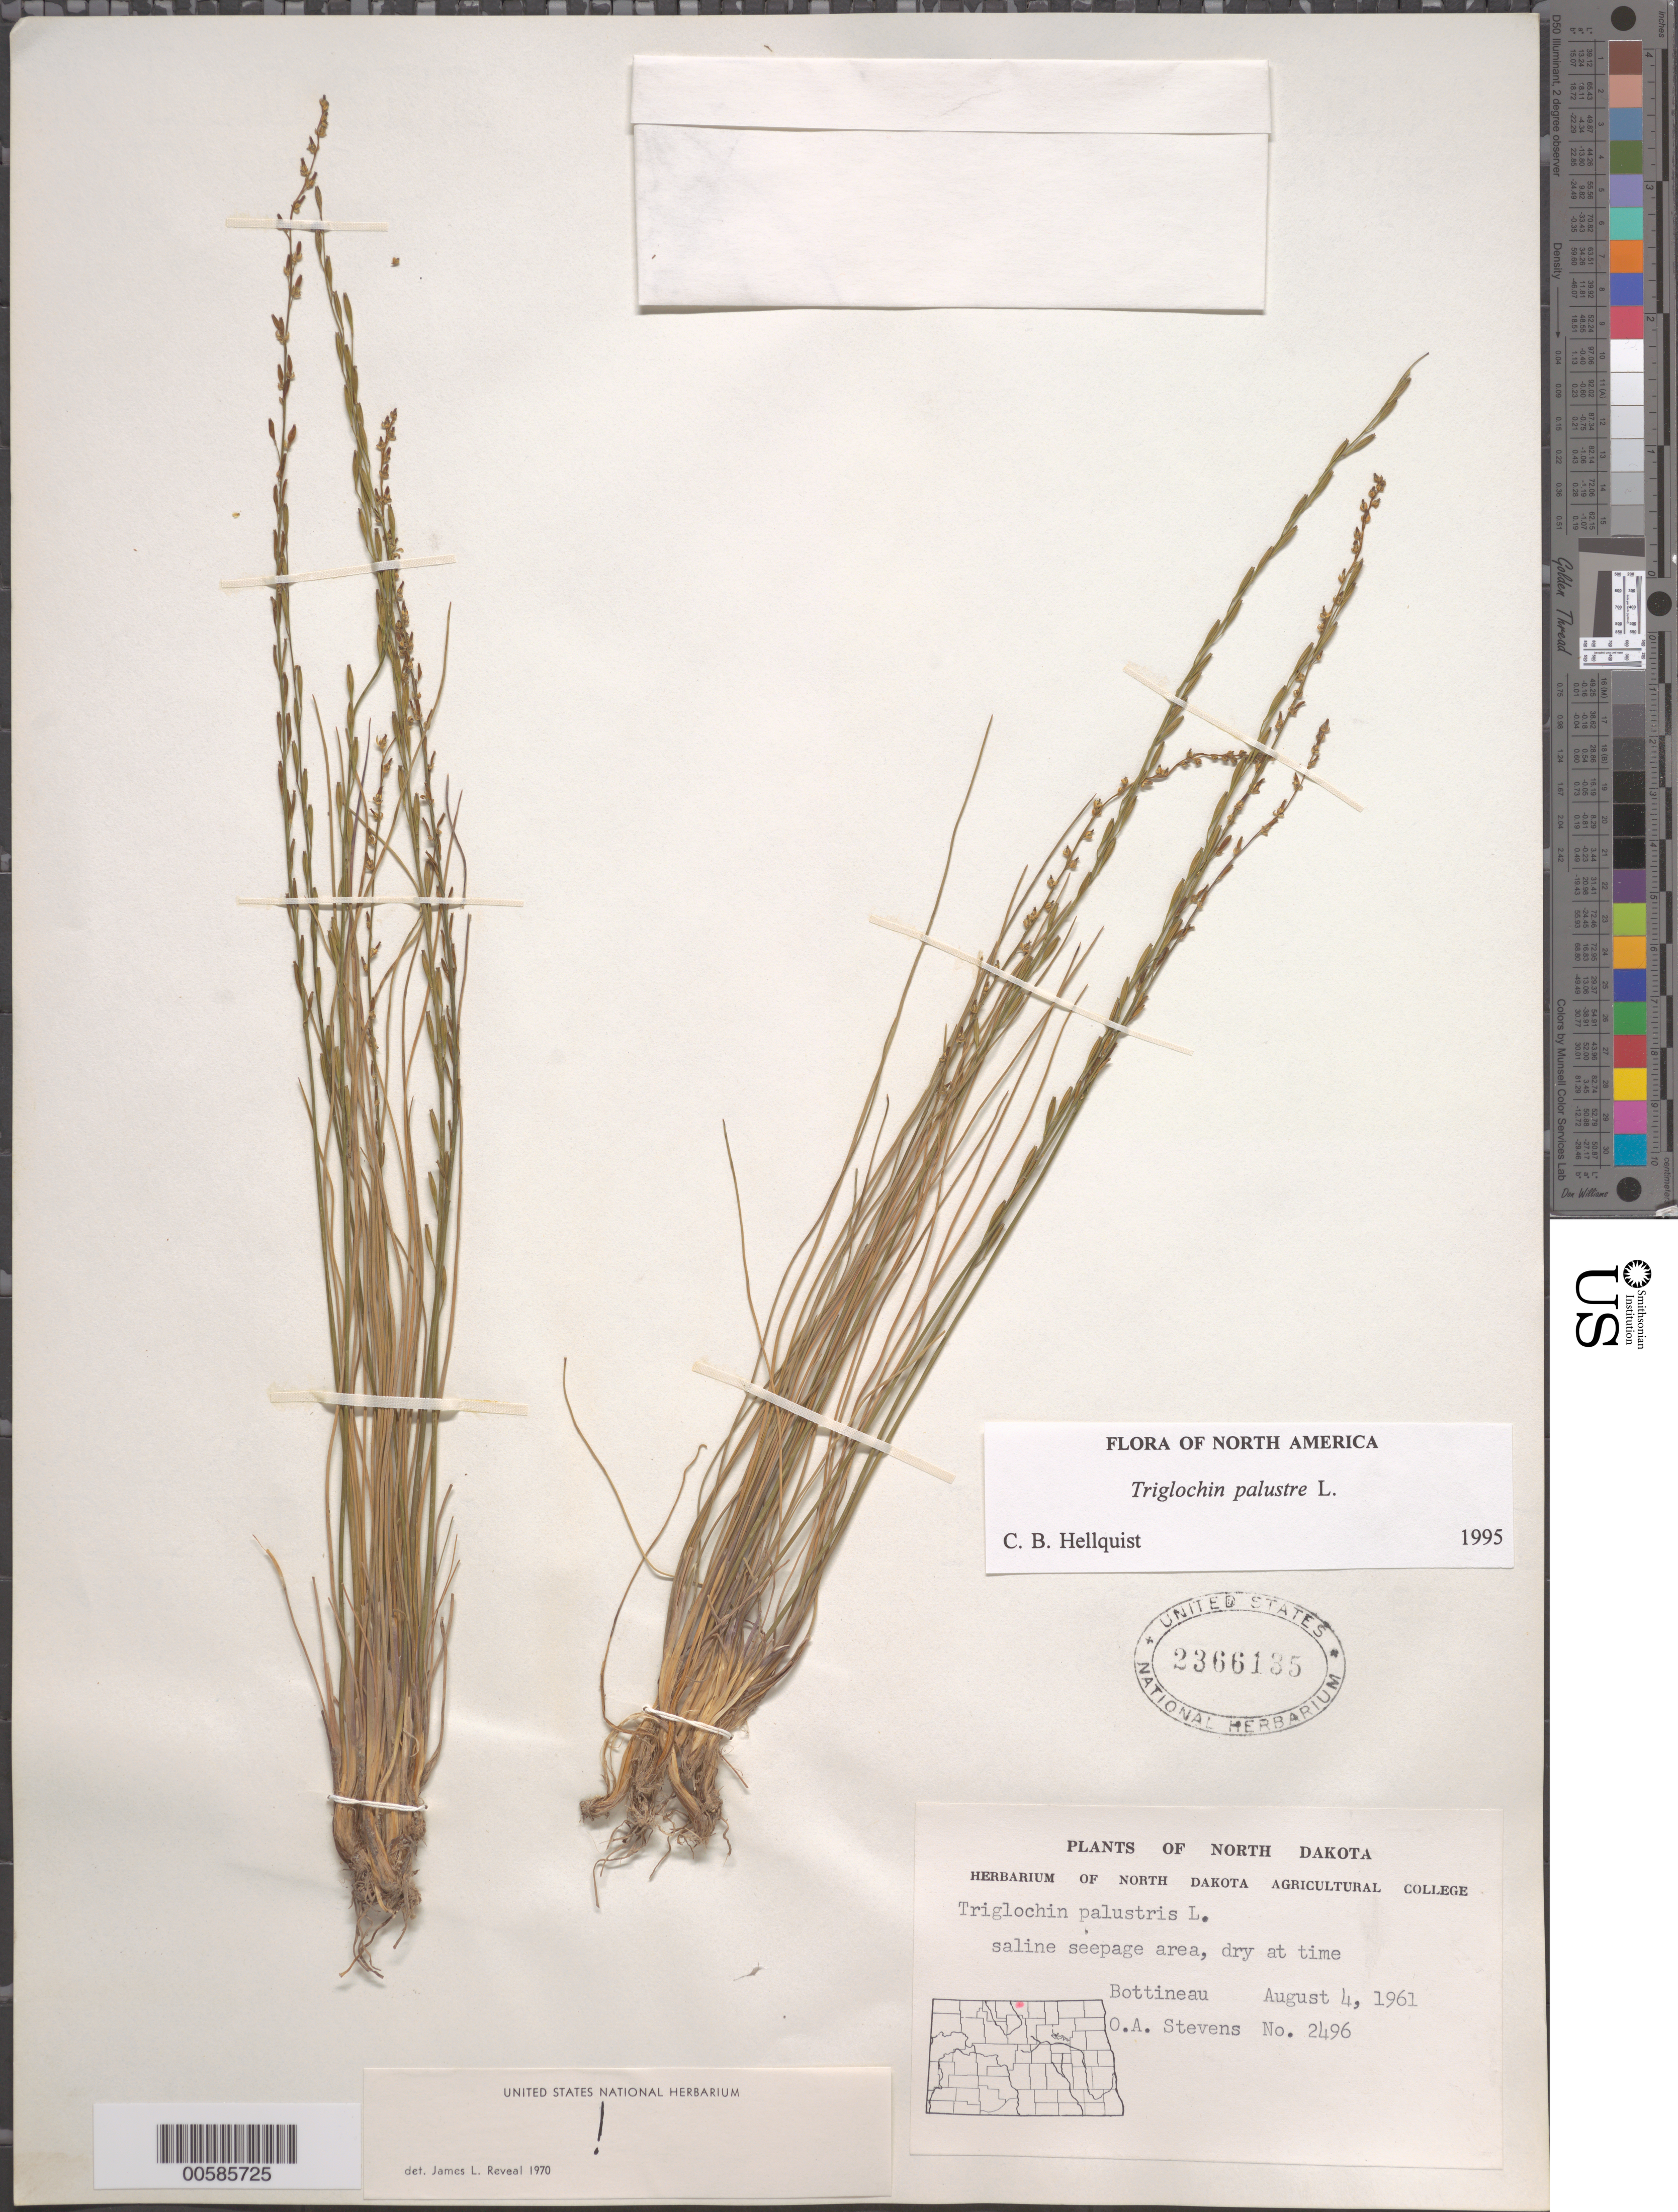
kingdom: Plantae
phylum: Tracheophyta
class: Liliopsida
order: Alismatales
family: Juncaginaceae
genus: Triglochin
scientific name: Triglochin palustris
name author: L.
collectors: O. Stevens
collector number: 2496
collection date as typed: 04 Aug 1961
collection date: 1961-08-04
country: United States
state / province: North Dakota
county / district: Bottineau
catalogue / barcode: US 2366135